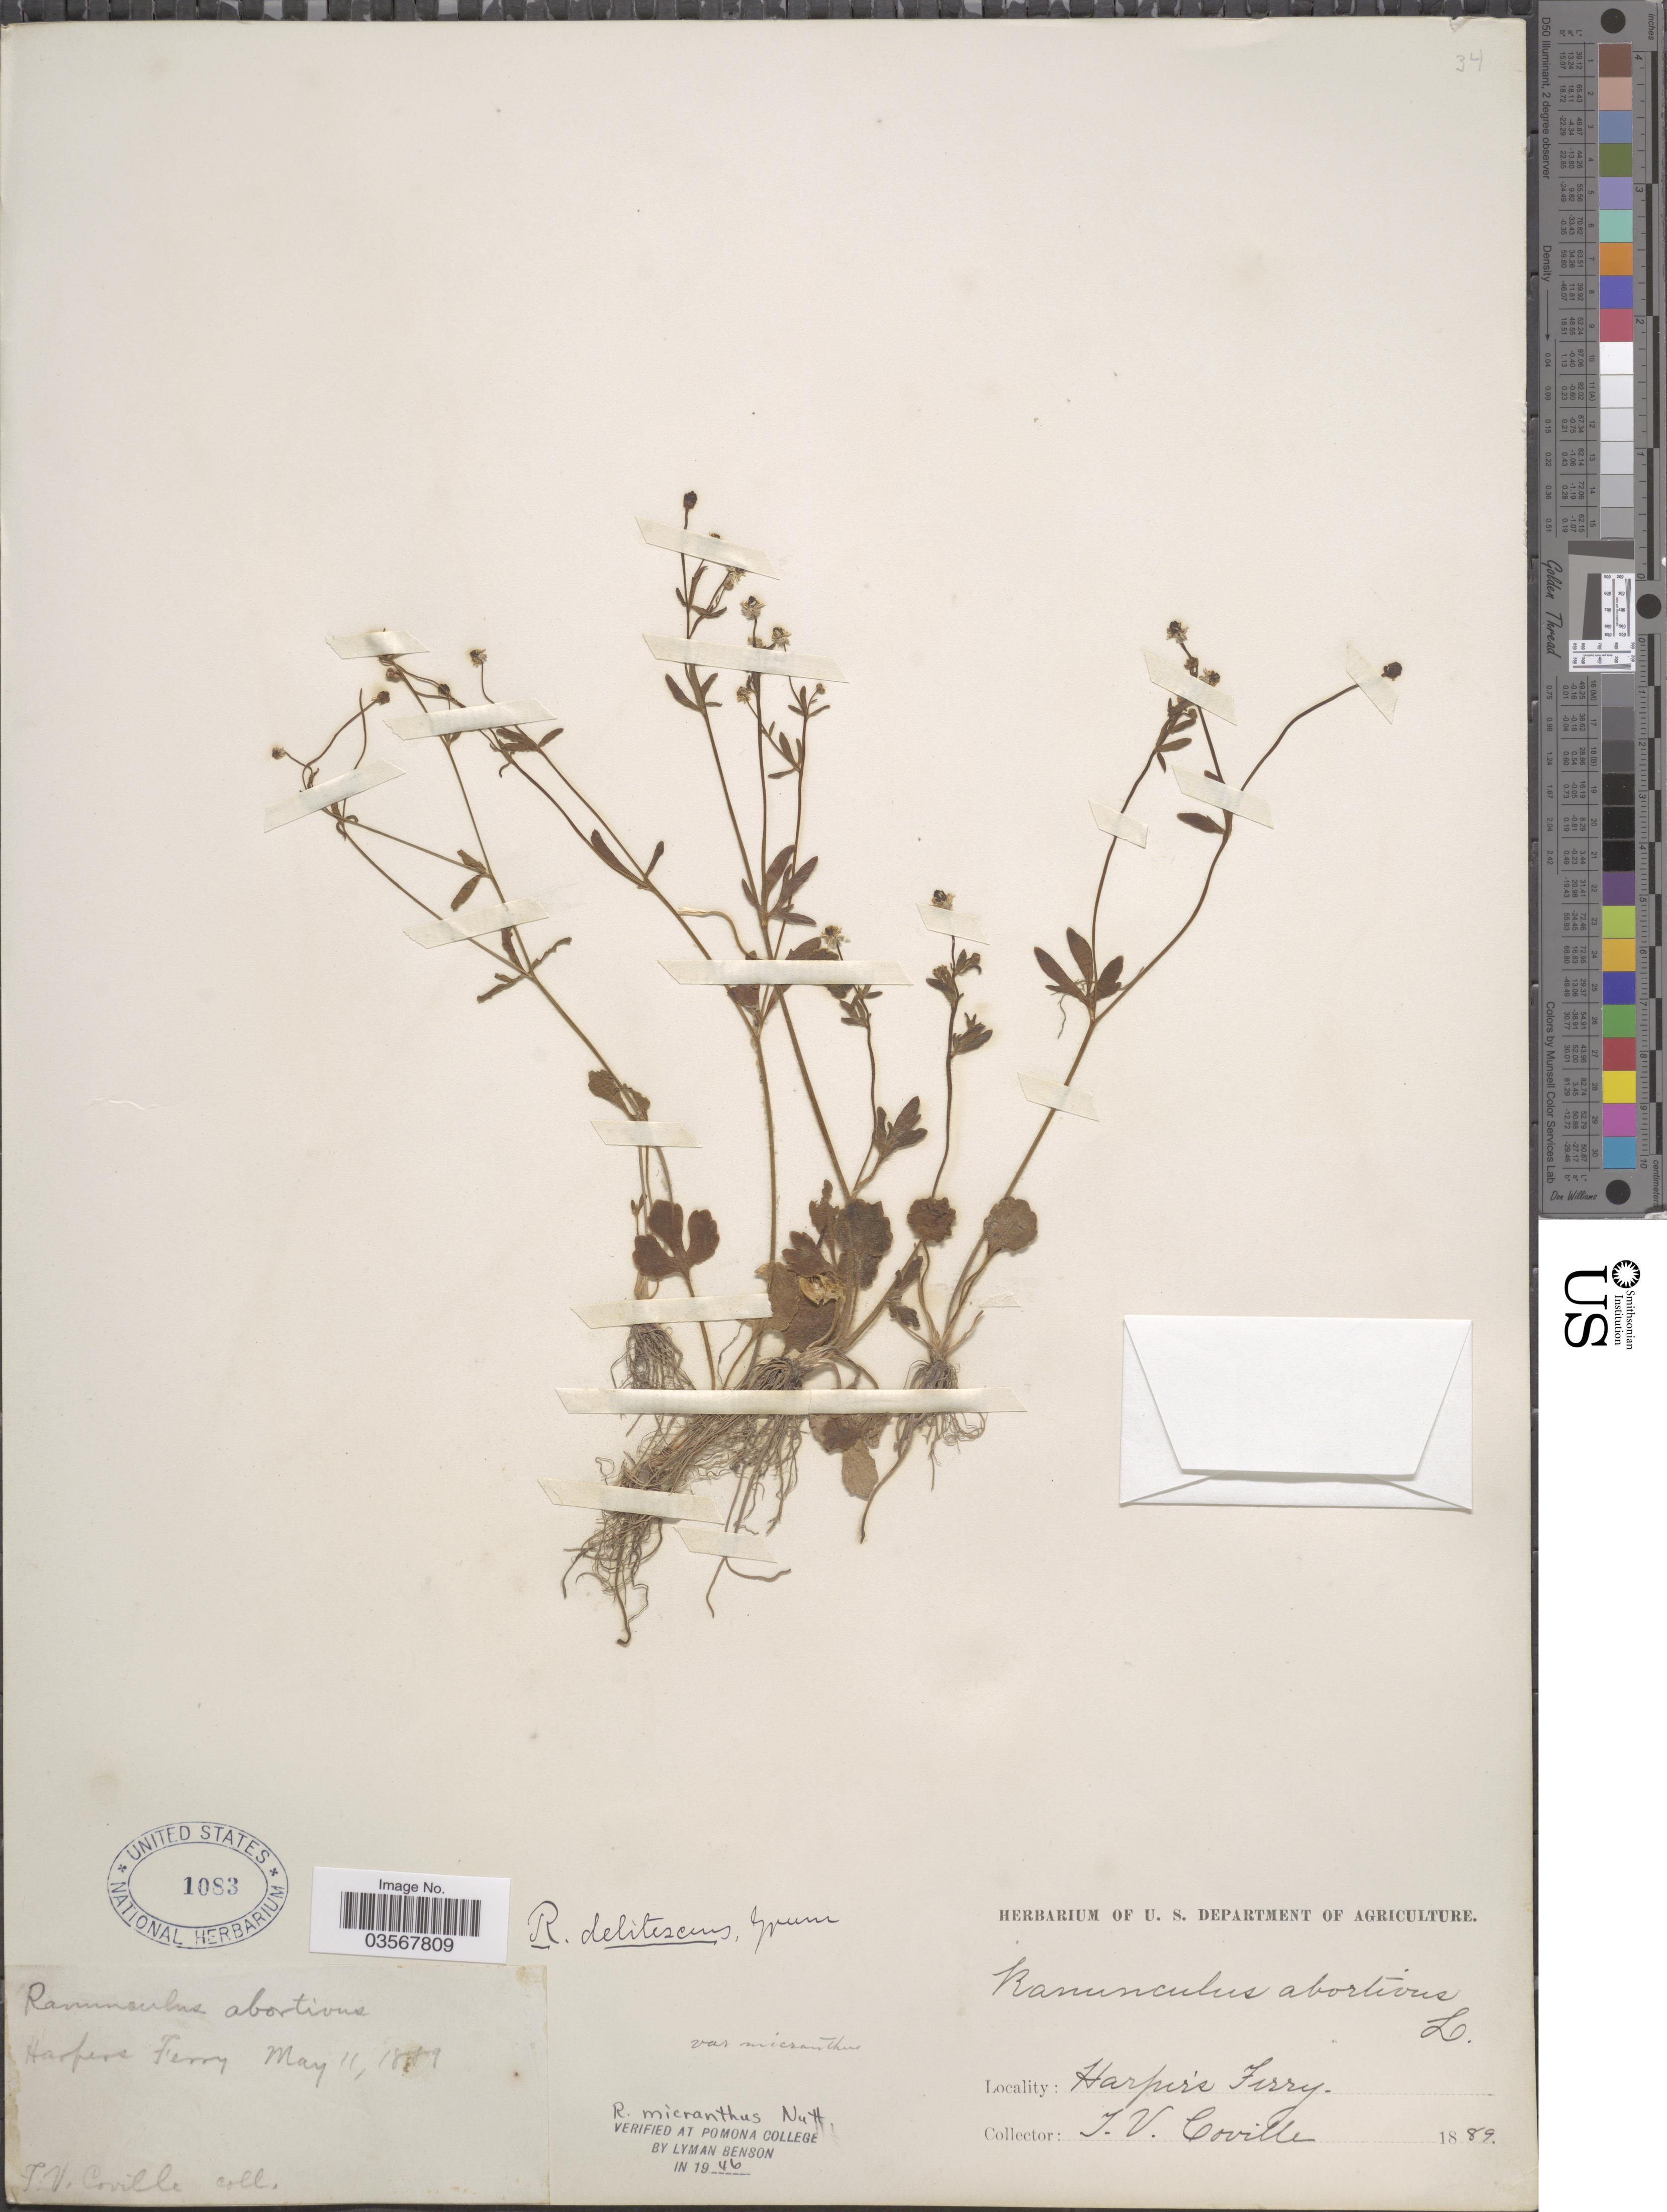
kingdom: Plantae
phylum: Tracheophyta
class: Magnoliopsida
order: Ranunculales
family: Ranunculaceae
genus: Ranunculus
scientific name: Ranunculus micranthus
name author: Nutt.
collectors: F. V. Coville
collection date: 1889-05-11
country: United States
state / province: West Virginia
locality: Harper's Ferry.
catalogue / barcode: US 1083